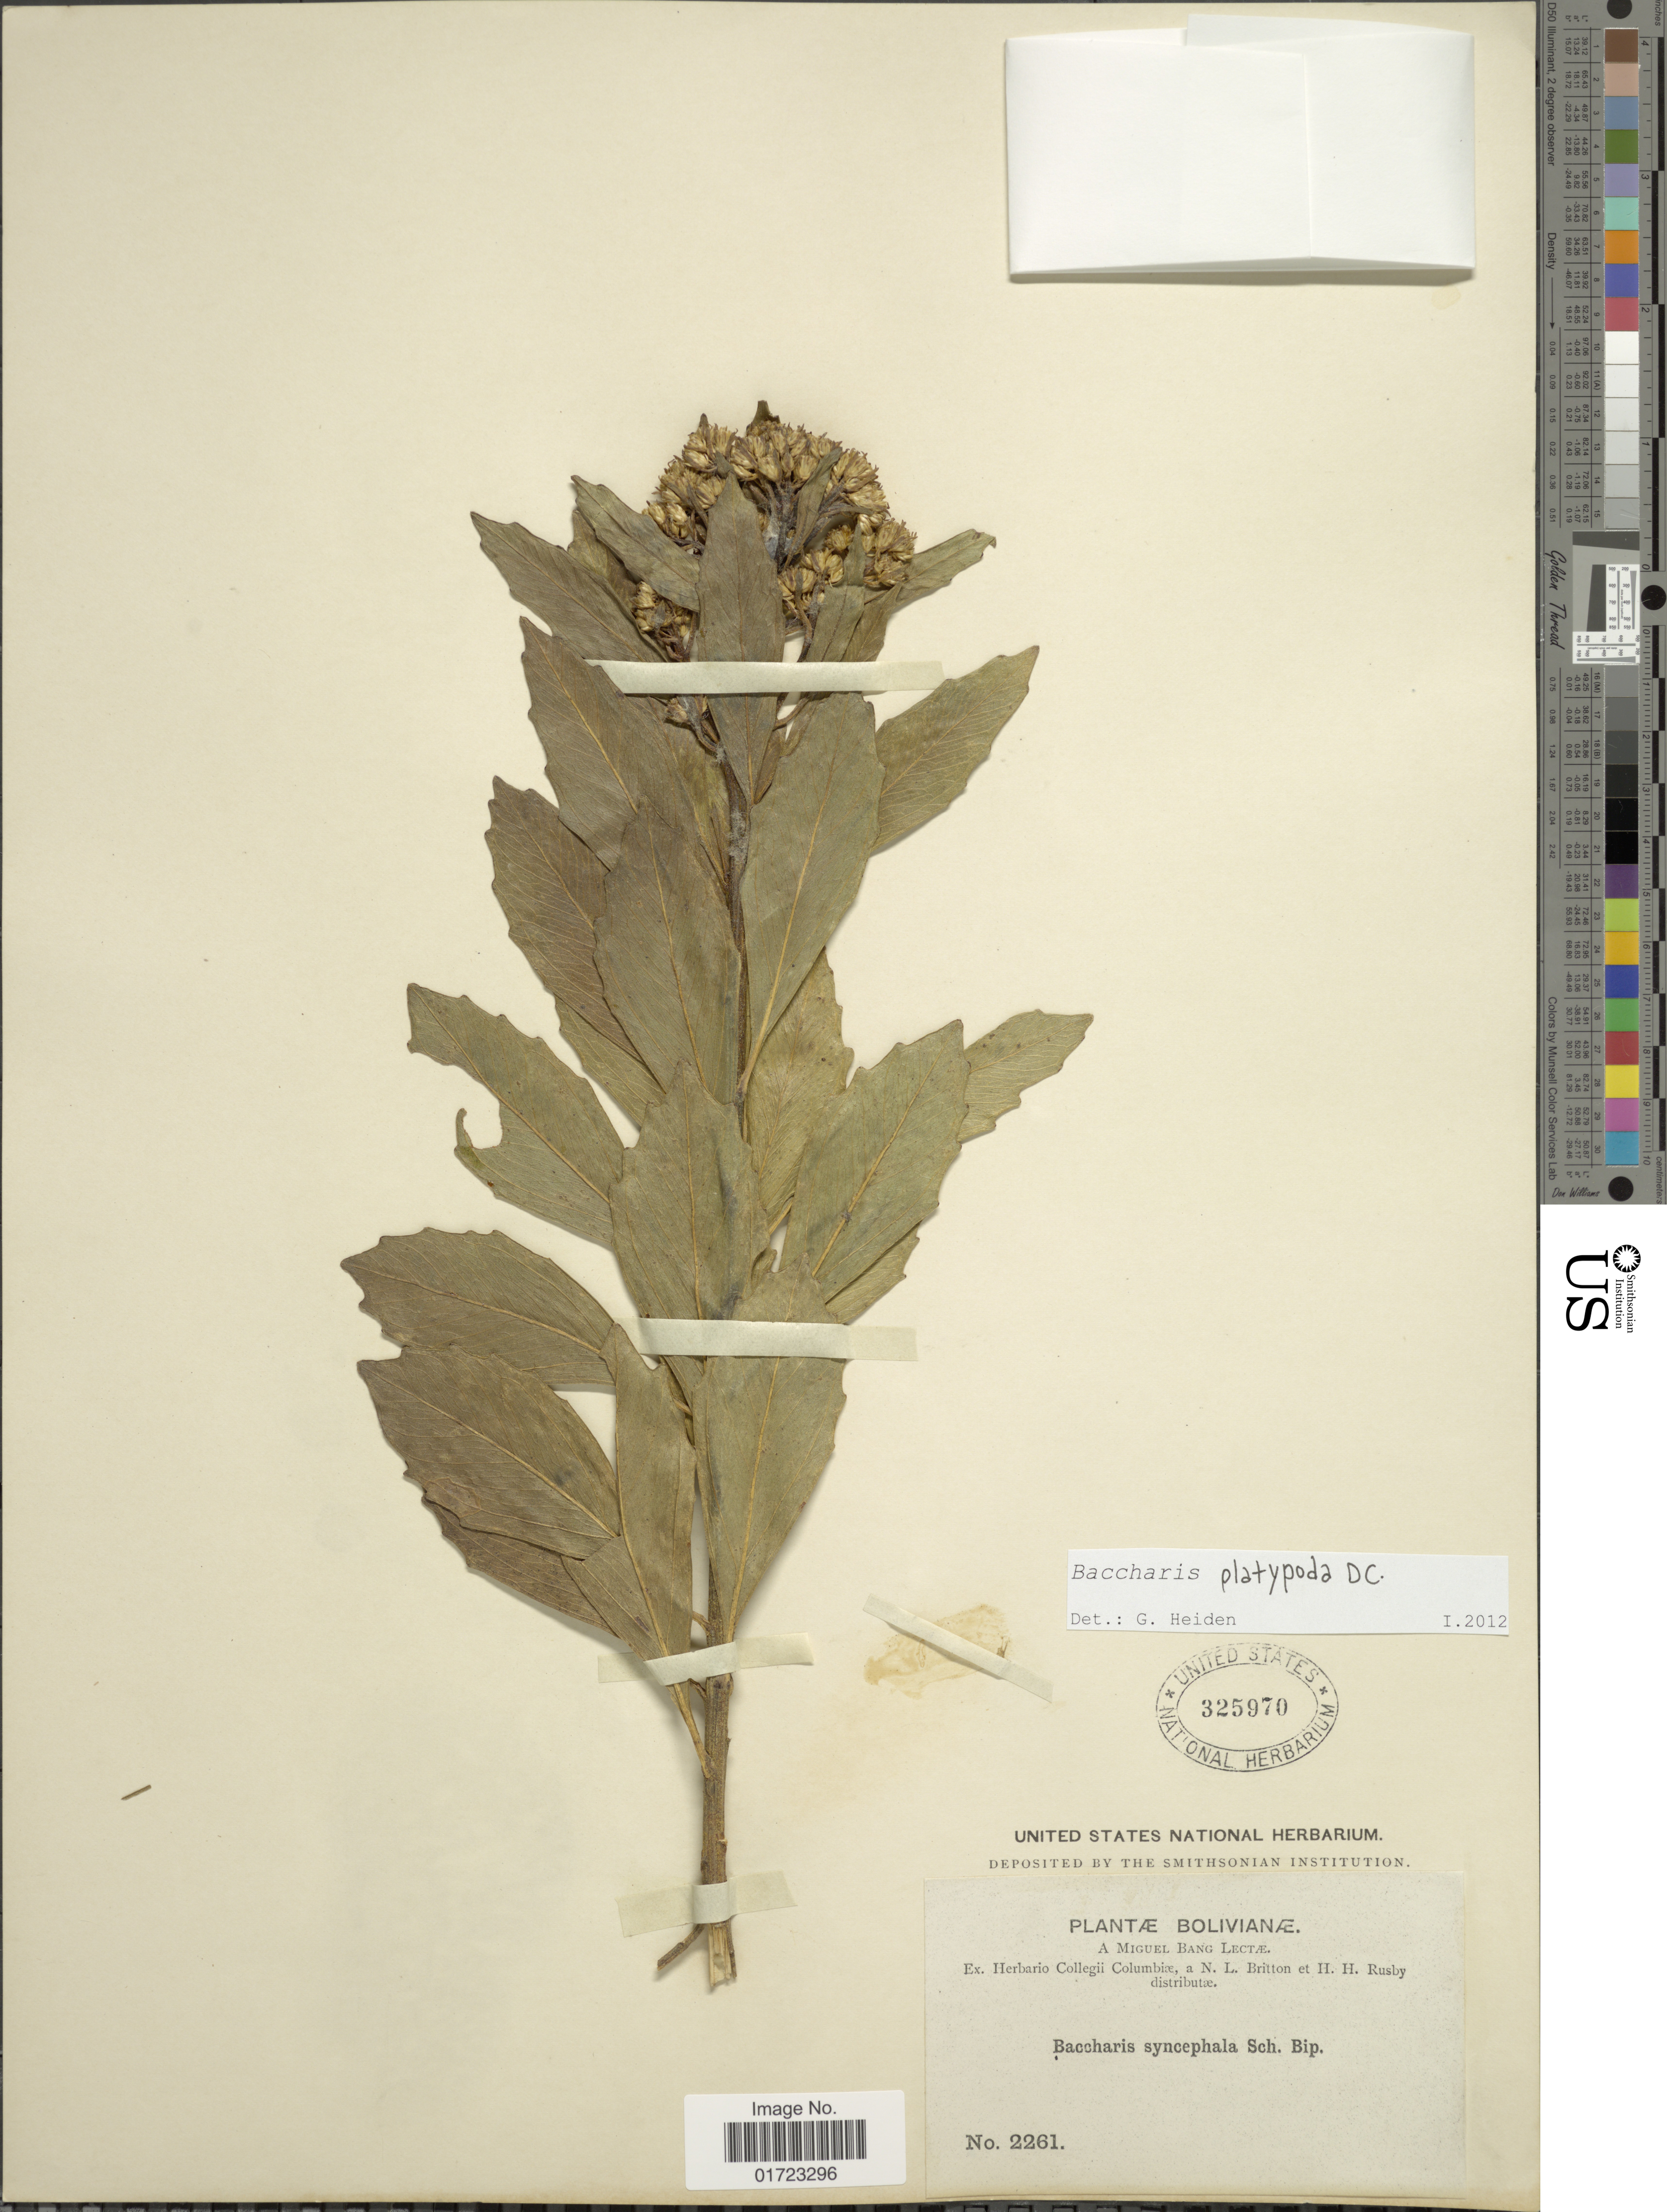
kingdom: Plantae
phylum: Tracheophyta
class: Magnoliopsida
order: Asterales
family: Asteraceae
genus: Baccharis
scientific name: Baccharis platypoda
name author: DC.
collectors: M. Bang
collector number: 2261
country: Bolivia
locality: Boliviae.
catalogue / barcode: US 325970